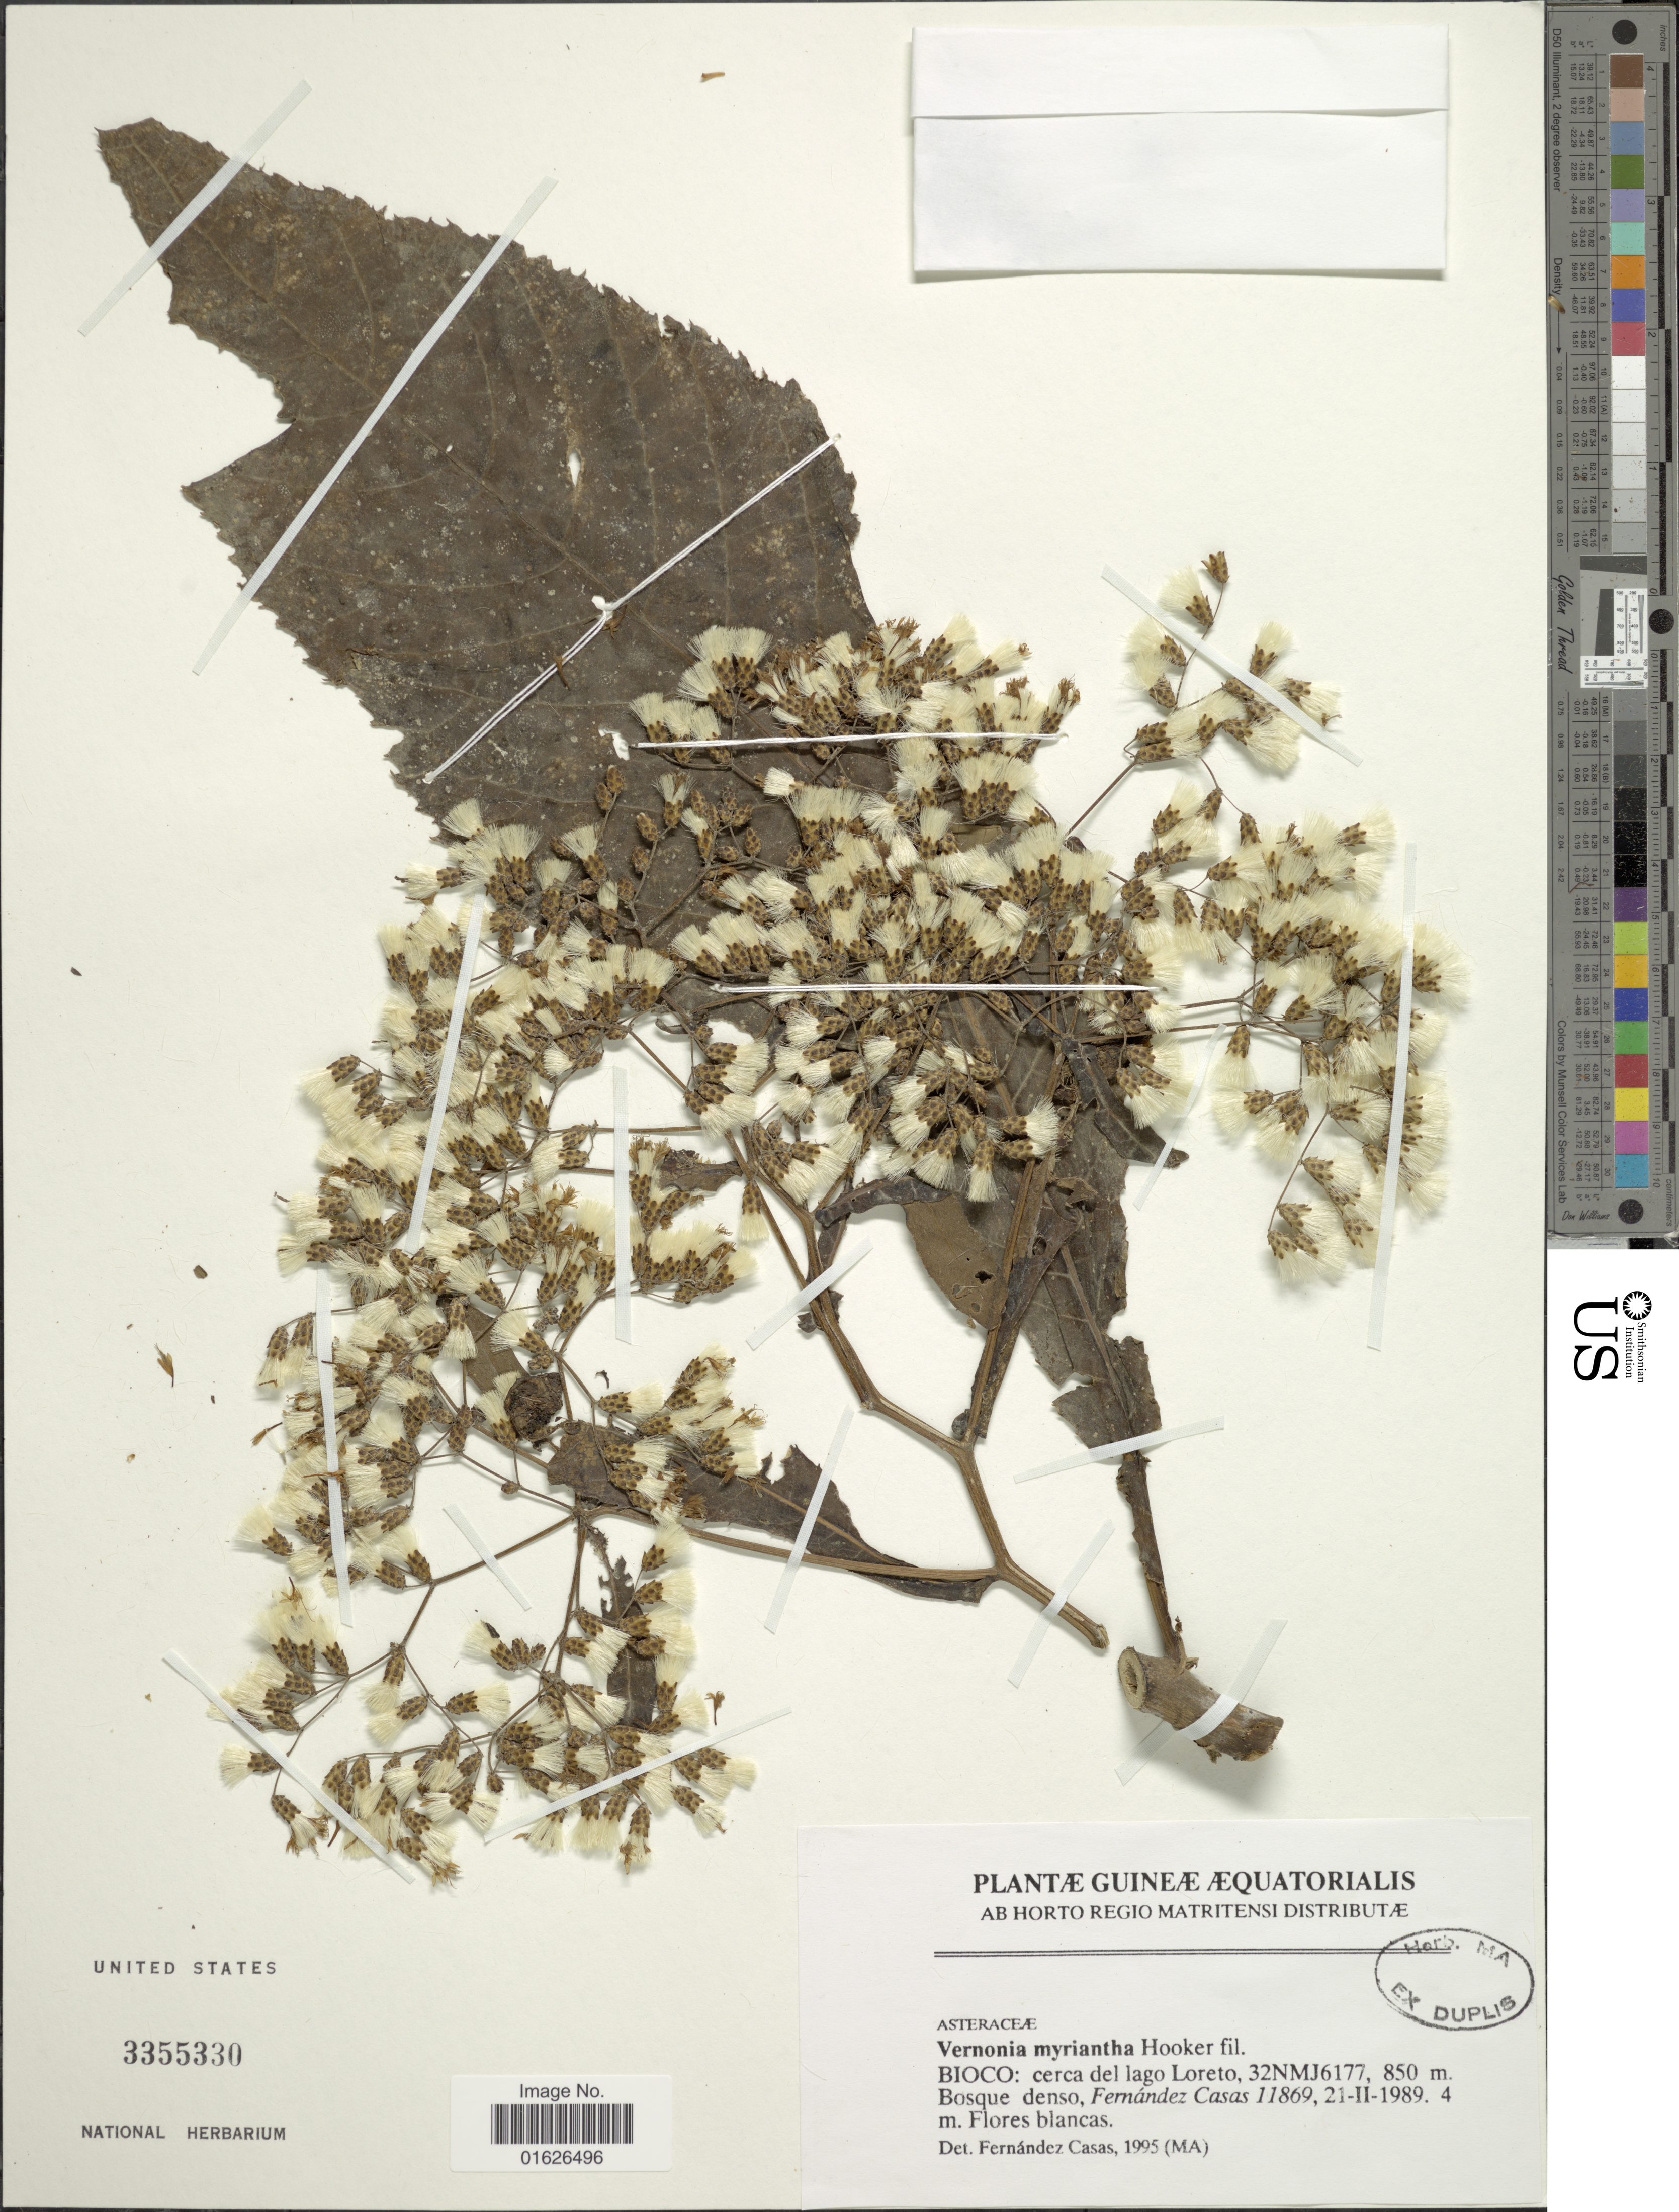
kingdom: Plantae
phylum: Tracheophyta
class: Magnoliopsida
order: Asterales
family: Asteraceae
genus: Gymnanthemum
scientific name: Gymnanthemum theophrastifolium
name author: (Schweinf. ex Oliv. & Hiern) H. Rob.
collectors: F. Casas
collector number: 11869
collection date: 1989-02-21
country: Equatorial Guinea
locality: Bioco, cerca del lago Lerento, 32NMJ6177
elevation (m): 850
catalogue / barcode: US 3355330